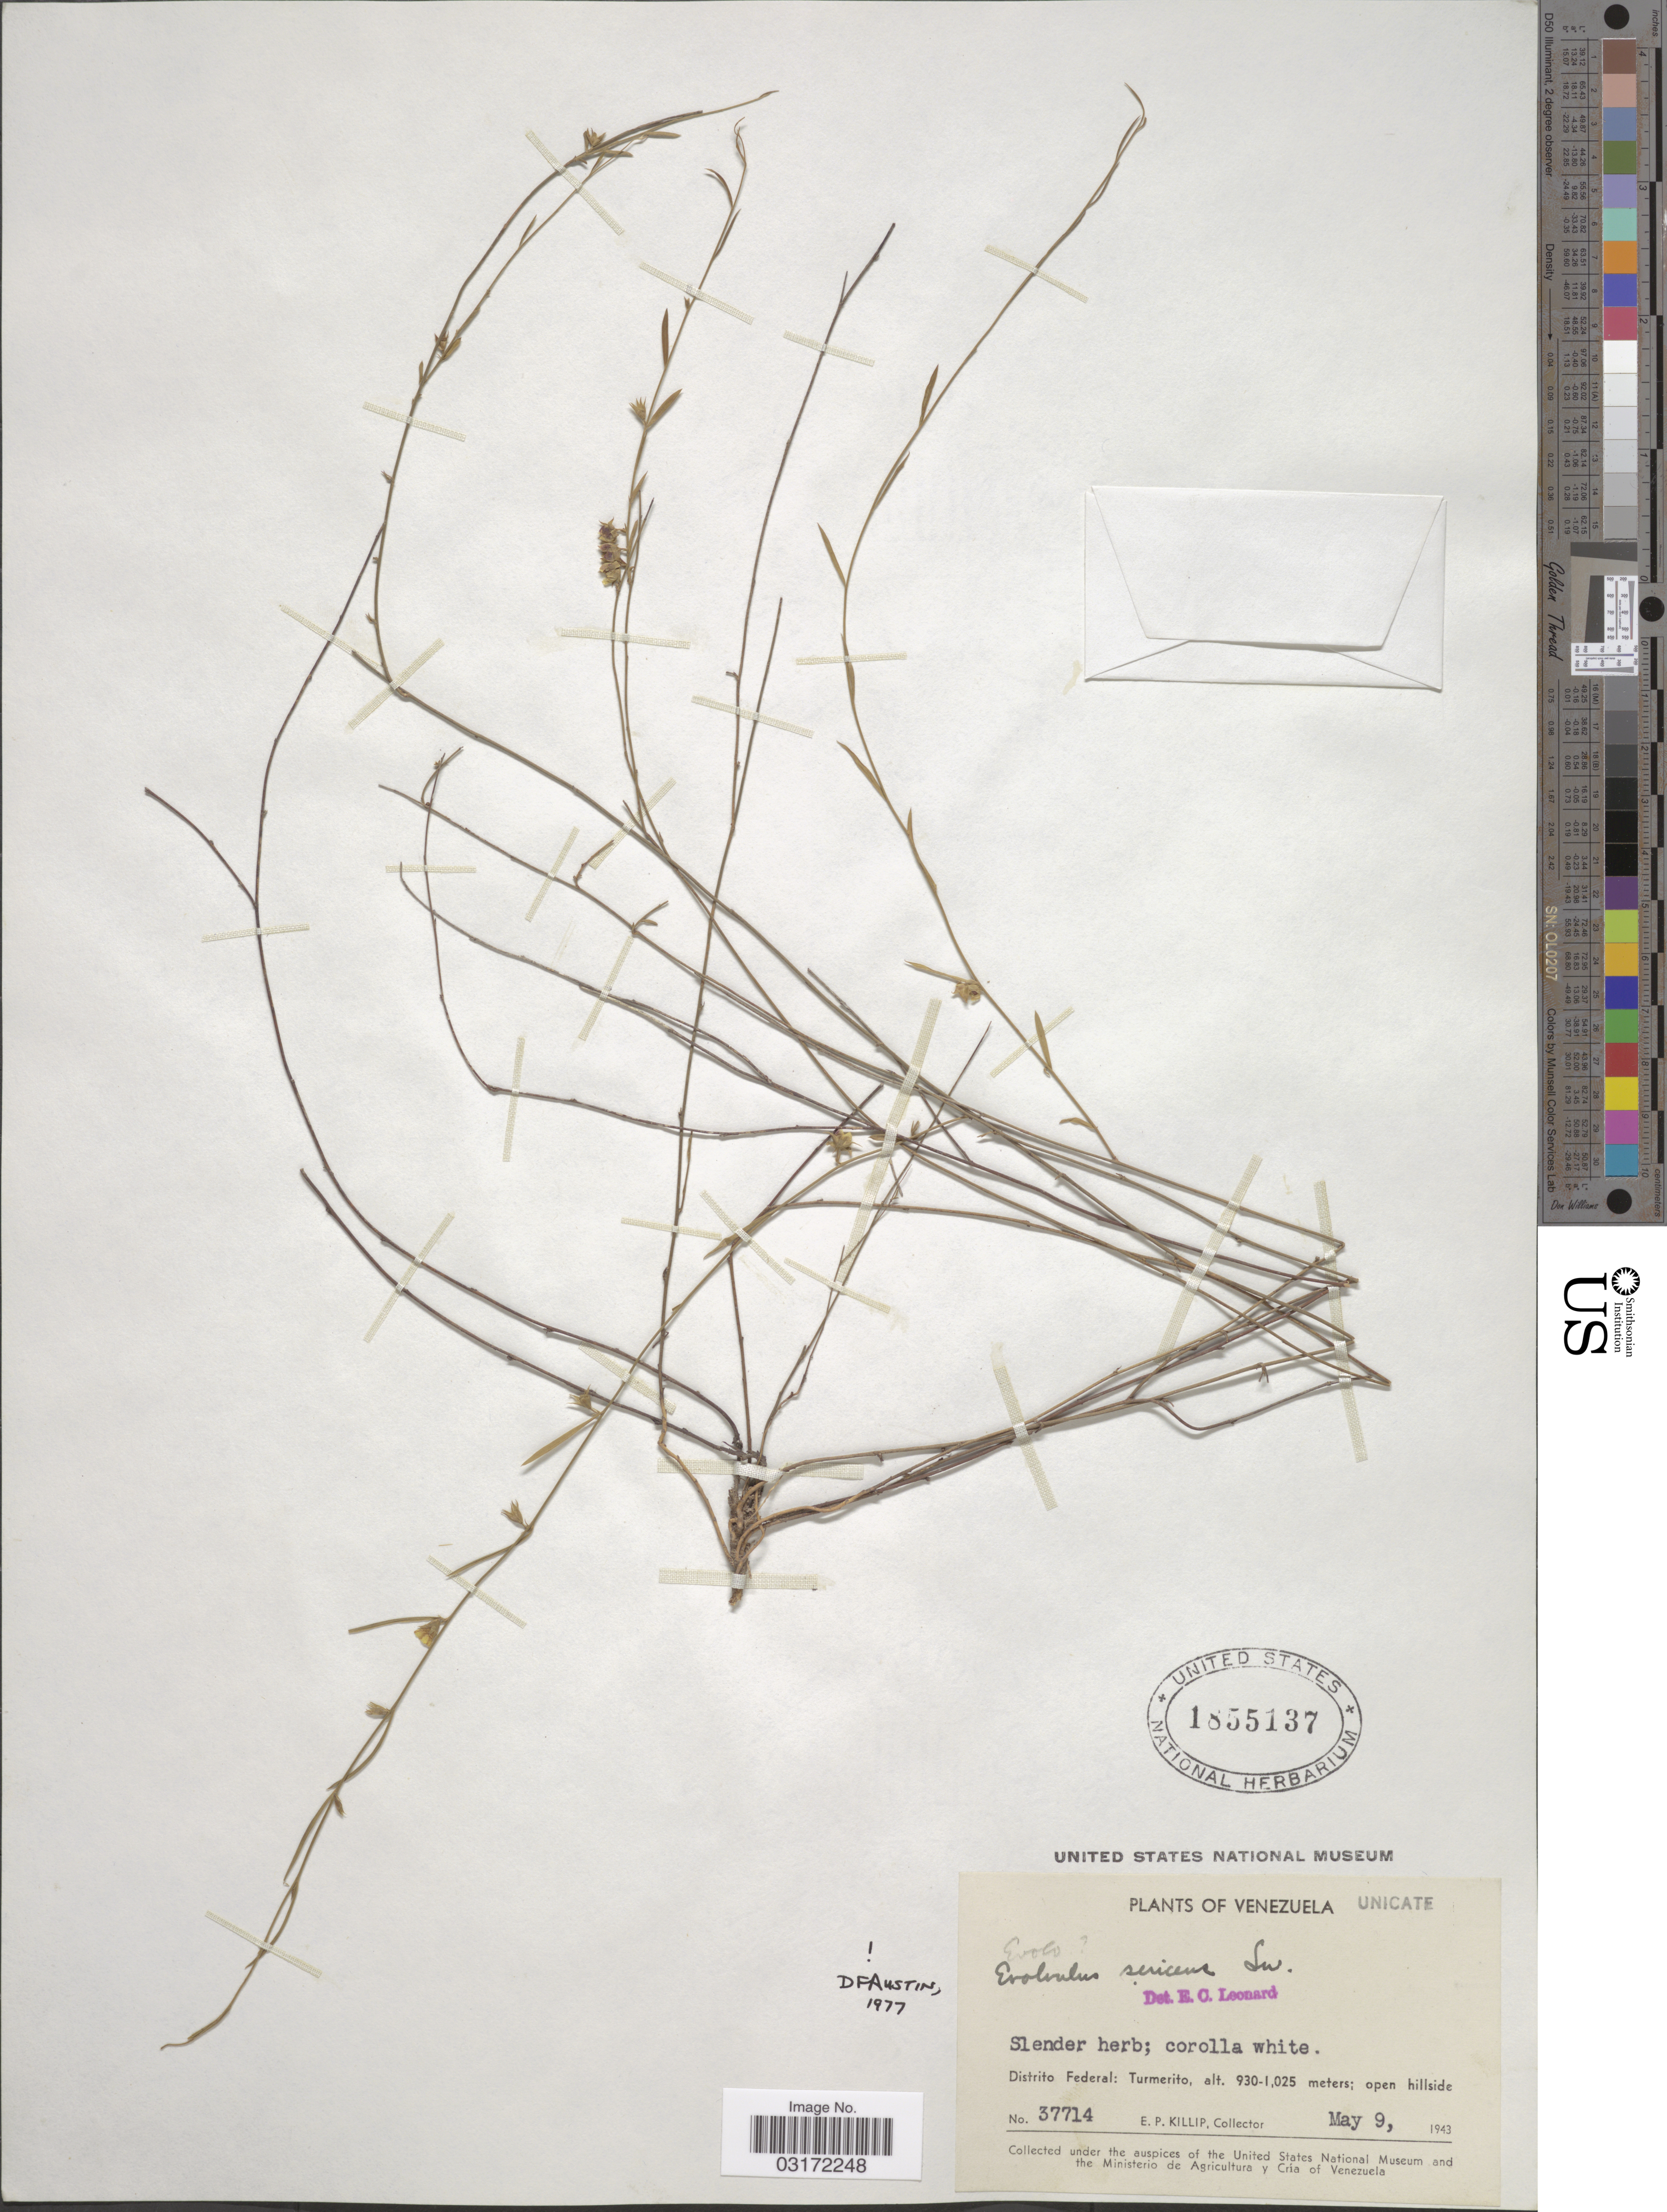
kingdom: Plantae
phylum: Tracheophyta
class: Magnoliopsida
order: Solanales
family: Convolvulaceae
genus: Evolvulus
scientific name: Evolvulus sericeus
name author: Sw.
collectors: E. P. Killip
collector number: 37714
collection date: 1943-05-09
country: Venezuela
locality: Distrito Federal: Turmerito.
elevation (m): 930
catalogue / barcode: US 1855137